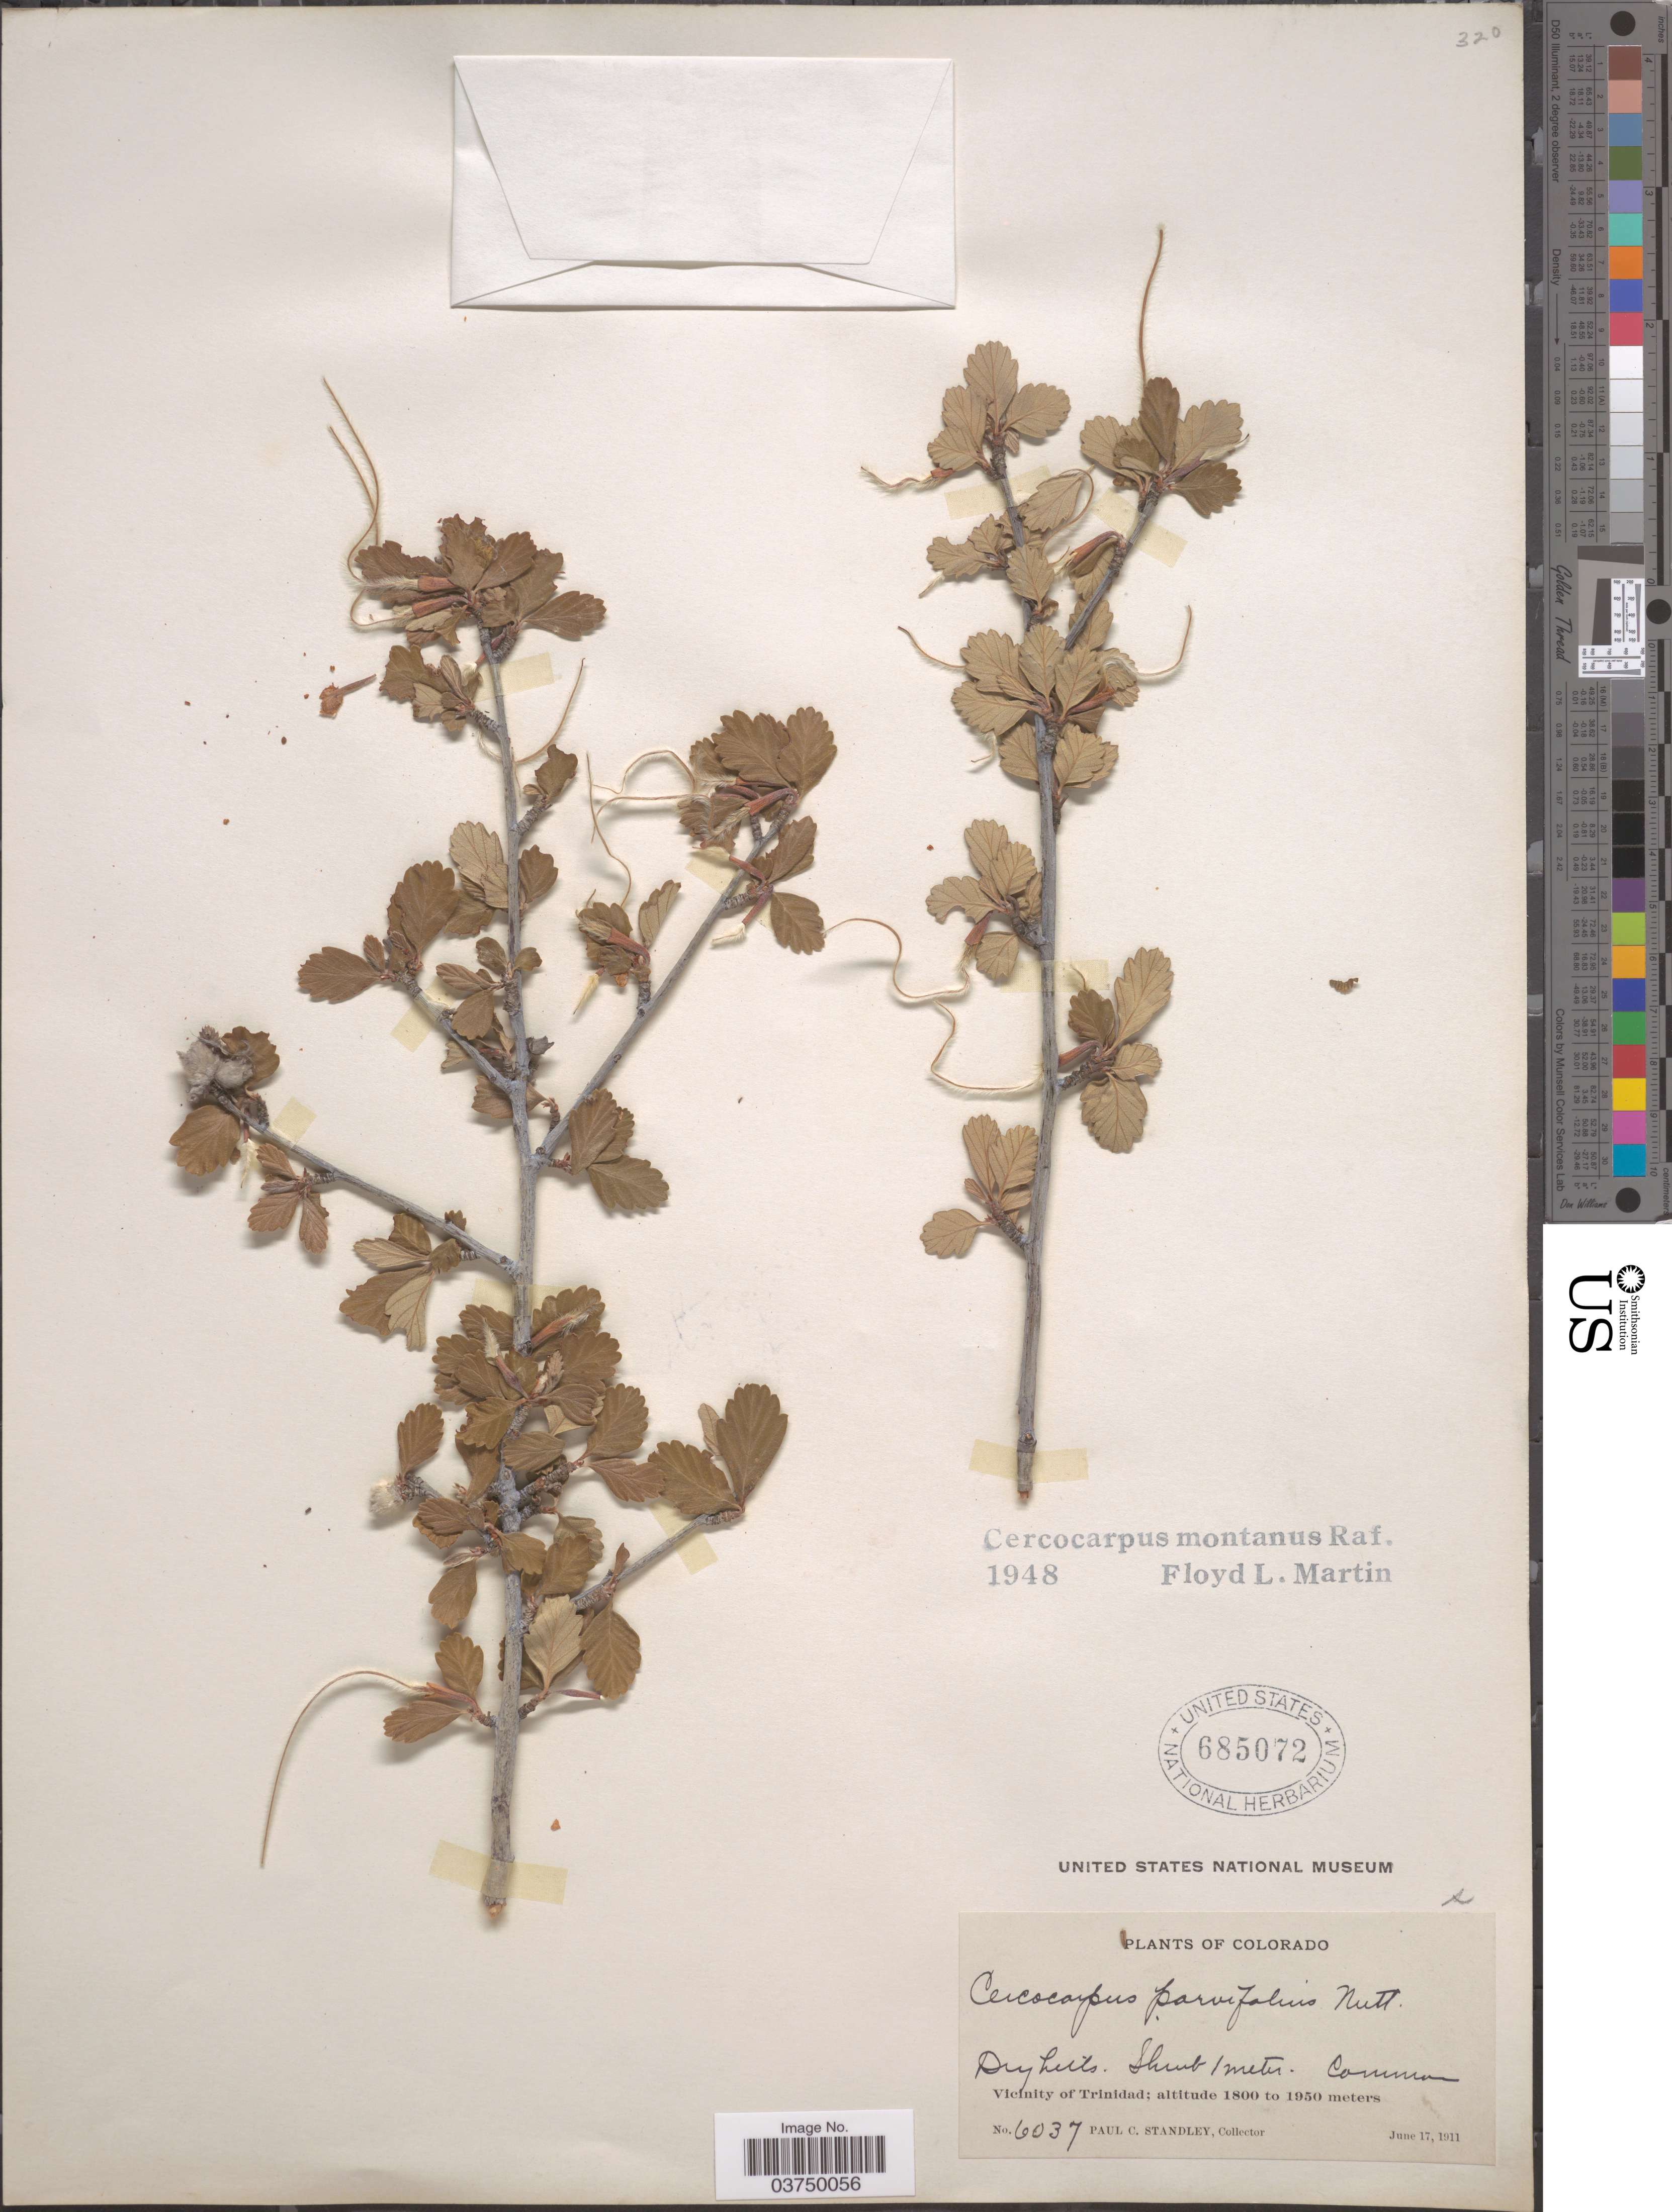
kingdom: Plantae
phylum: Tracheophyta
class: Magnoliopsida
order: Rosales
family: Rosaceae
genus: Cercocarpus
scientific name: Cercocarpus montanus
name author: Raf.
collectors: P. C. Standley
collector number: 6037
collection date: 1911-06-17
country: United States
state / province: Colorado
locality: Vicinity of Trinidad.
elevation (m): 1800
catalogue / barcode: US 685072